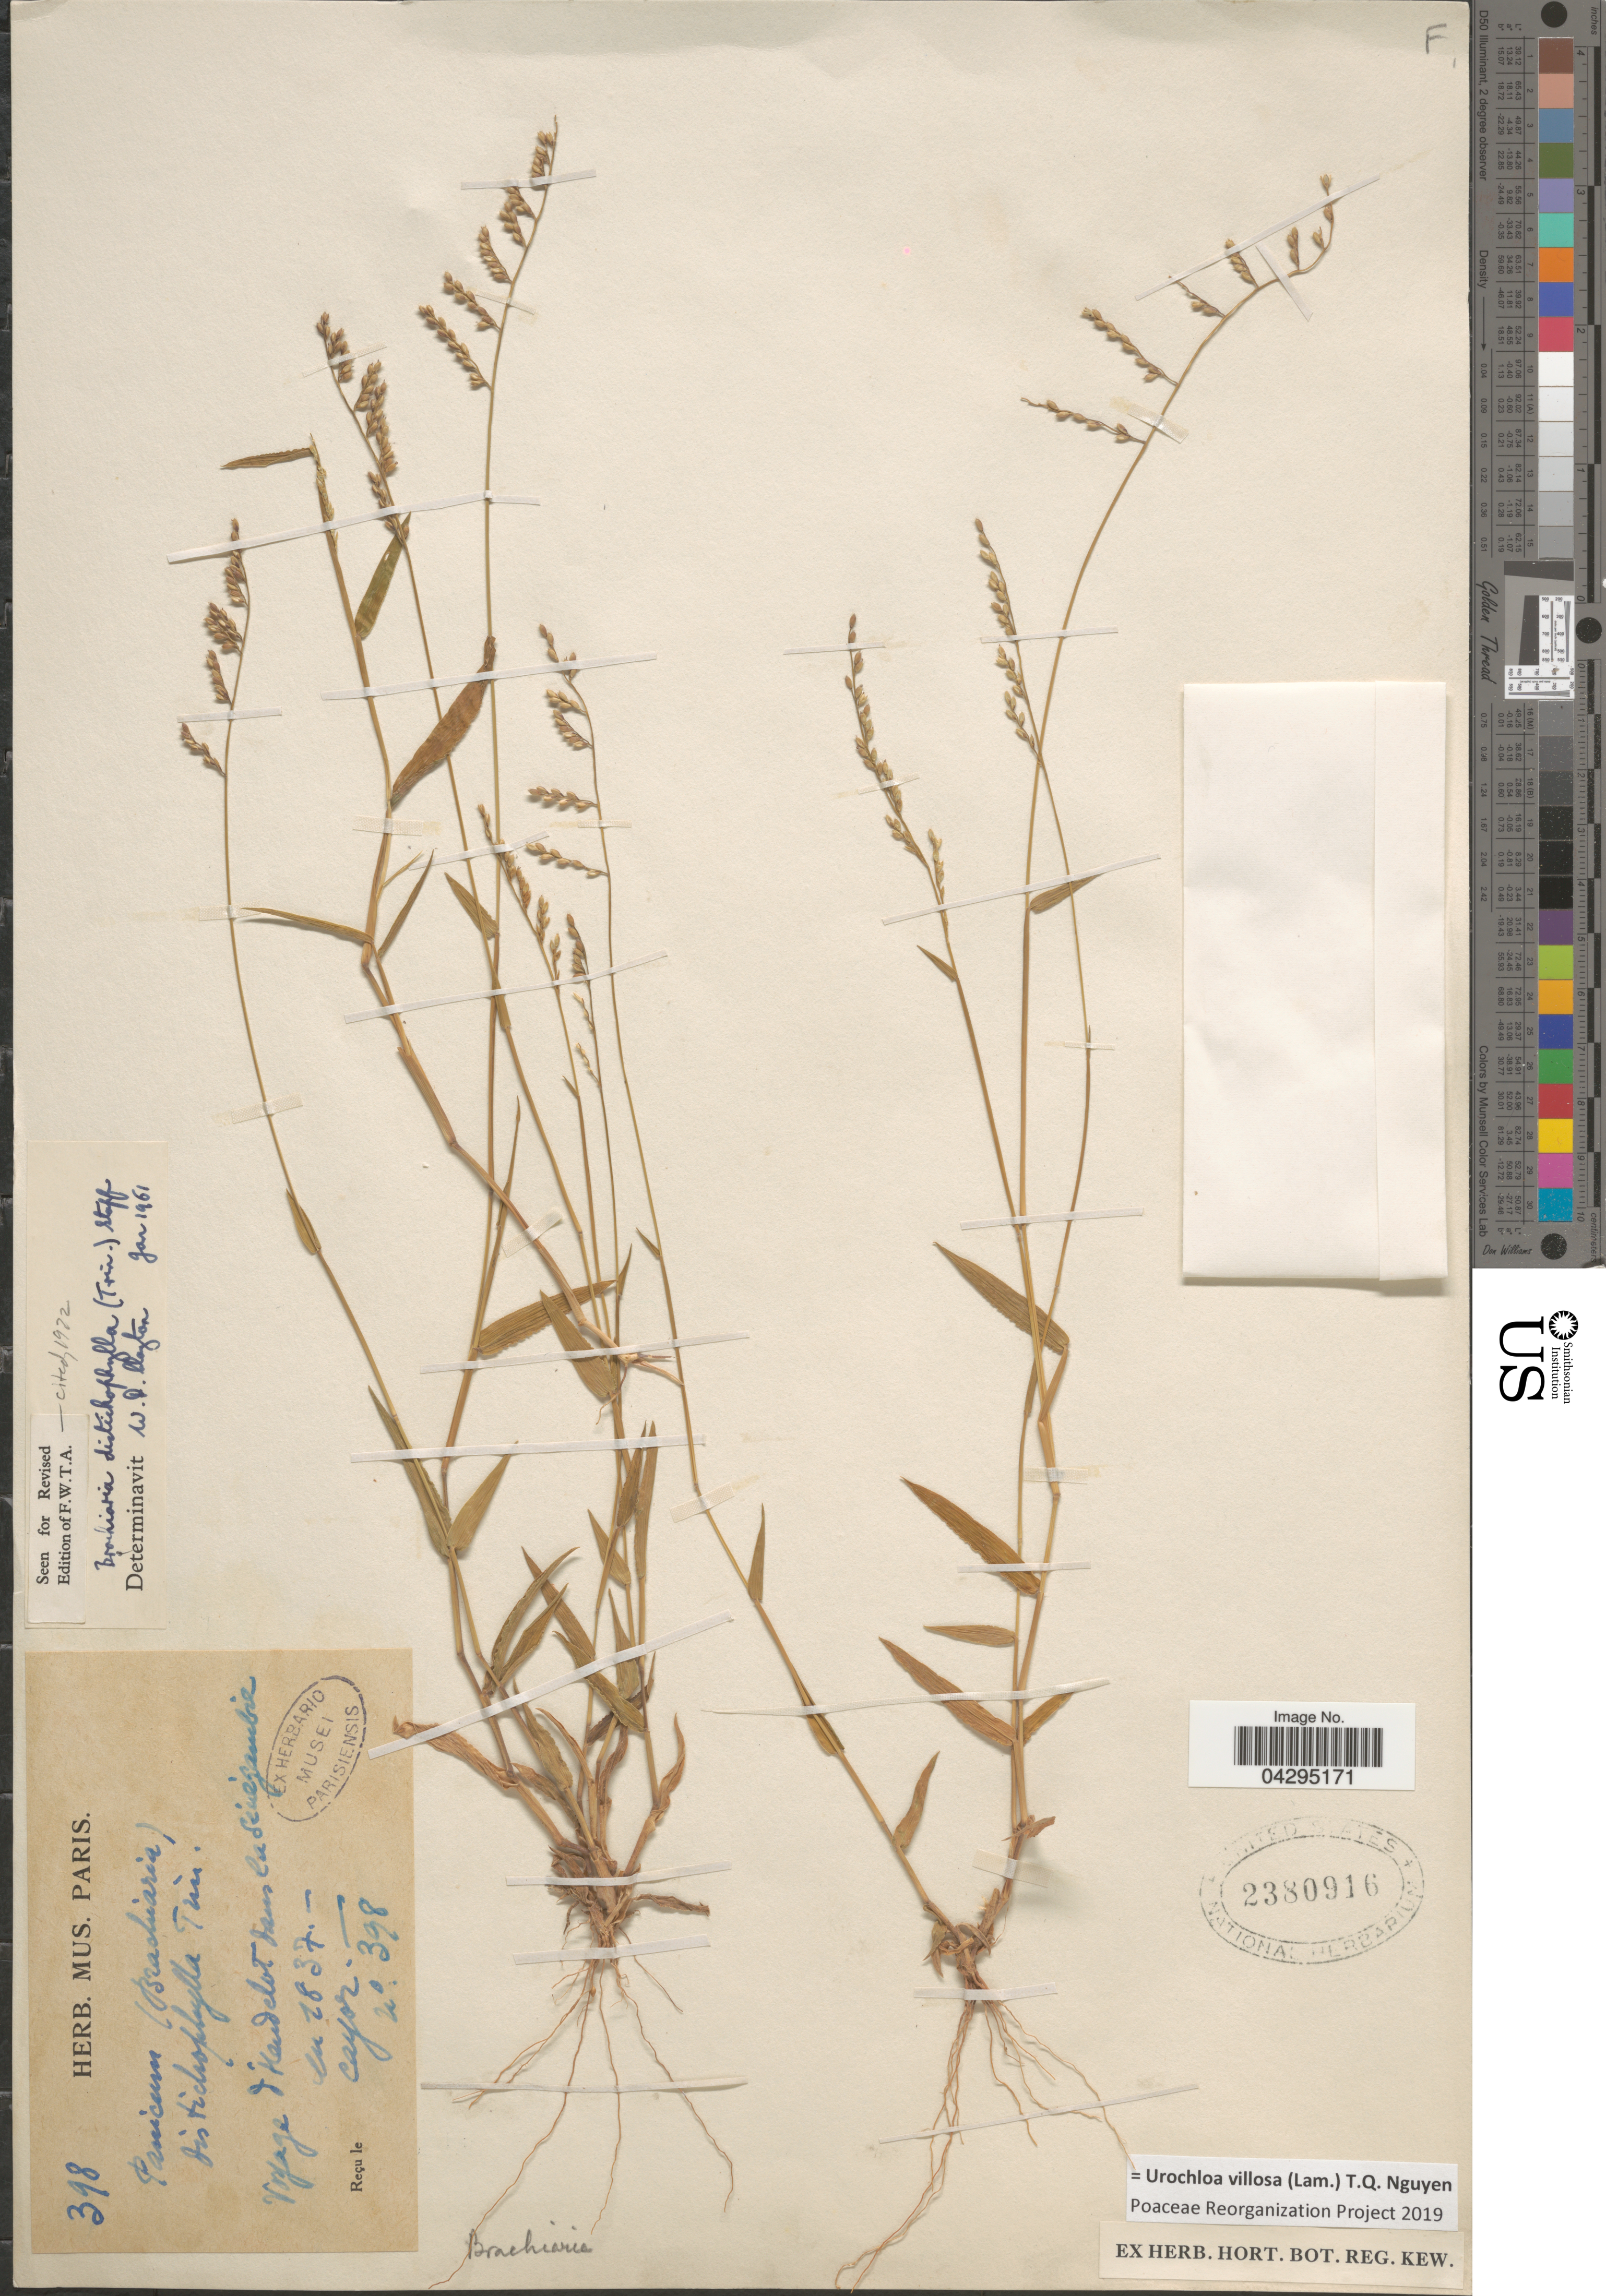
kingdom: Plantae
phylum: Tracheophyta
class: Liliopsida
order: Poales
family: Poaceae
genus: Urochloa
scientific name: Urochloa villosa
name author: (Lam.) T.Q. Nguyen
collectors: -. Hendelot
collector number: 398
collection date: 1837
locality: Voyage d'Hendelot dans la Sénégambie.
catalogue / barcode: US 2380916